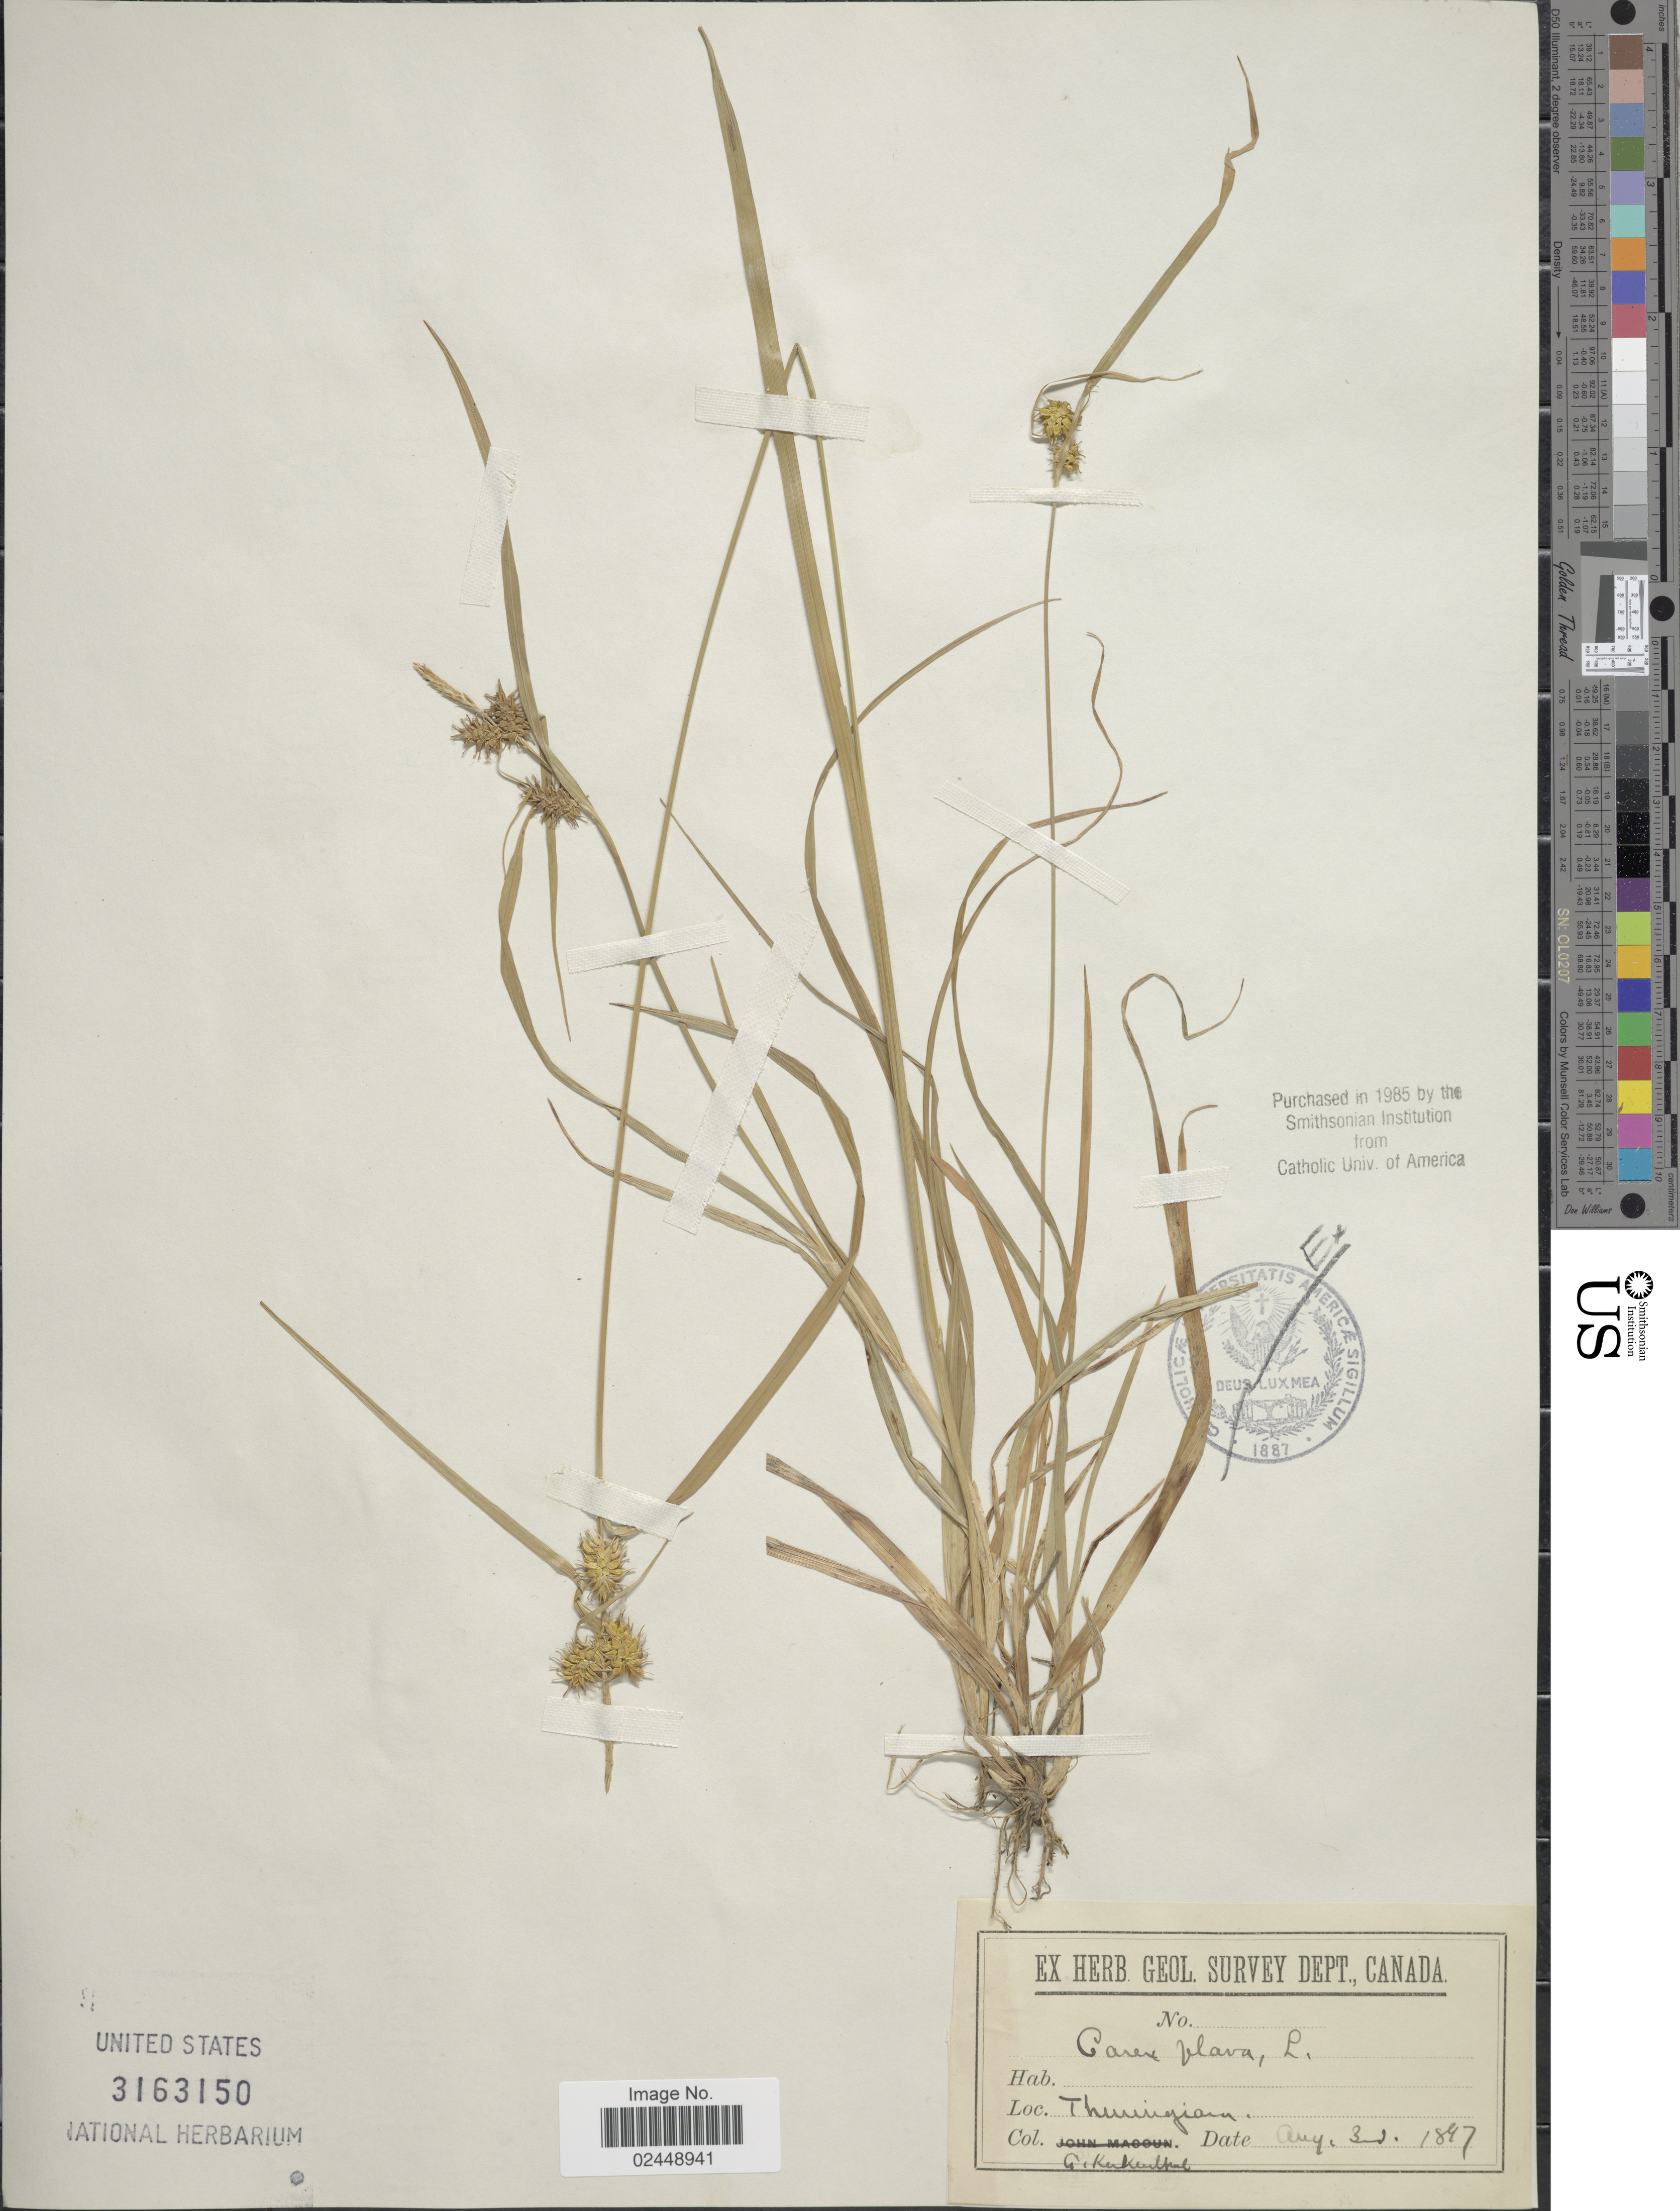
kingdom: Plantae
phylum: Tracheophyta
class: Liliopsida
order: Poales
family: Cyperaceae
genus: Carex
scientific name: Carex flava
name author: L.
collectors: G. Kükenthal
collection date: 1897-08-30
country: Germany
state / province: Thuringia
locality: Thüringen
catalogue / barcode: US 3163150